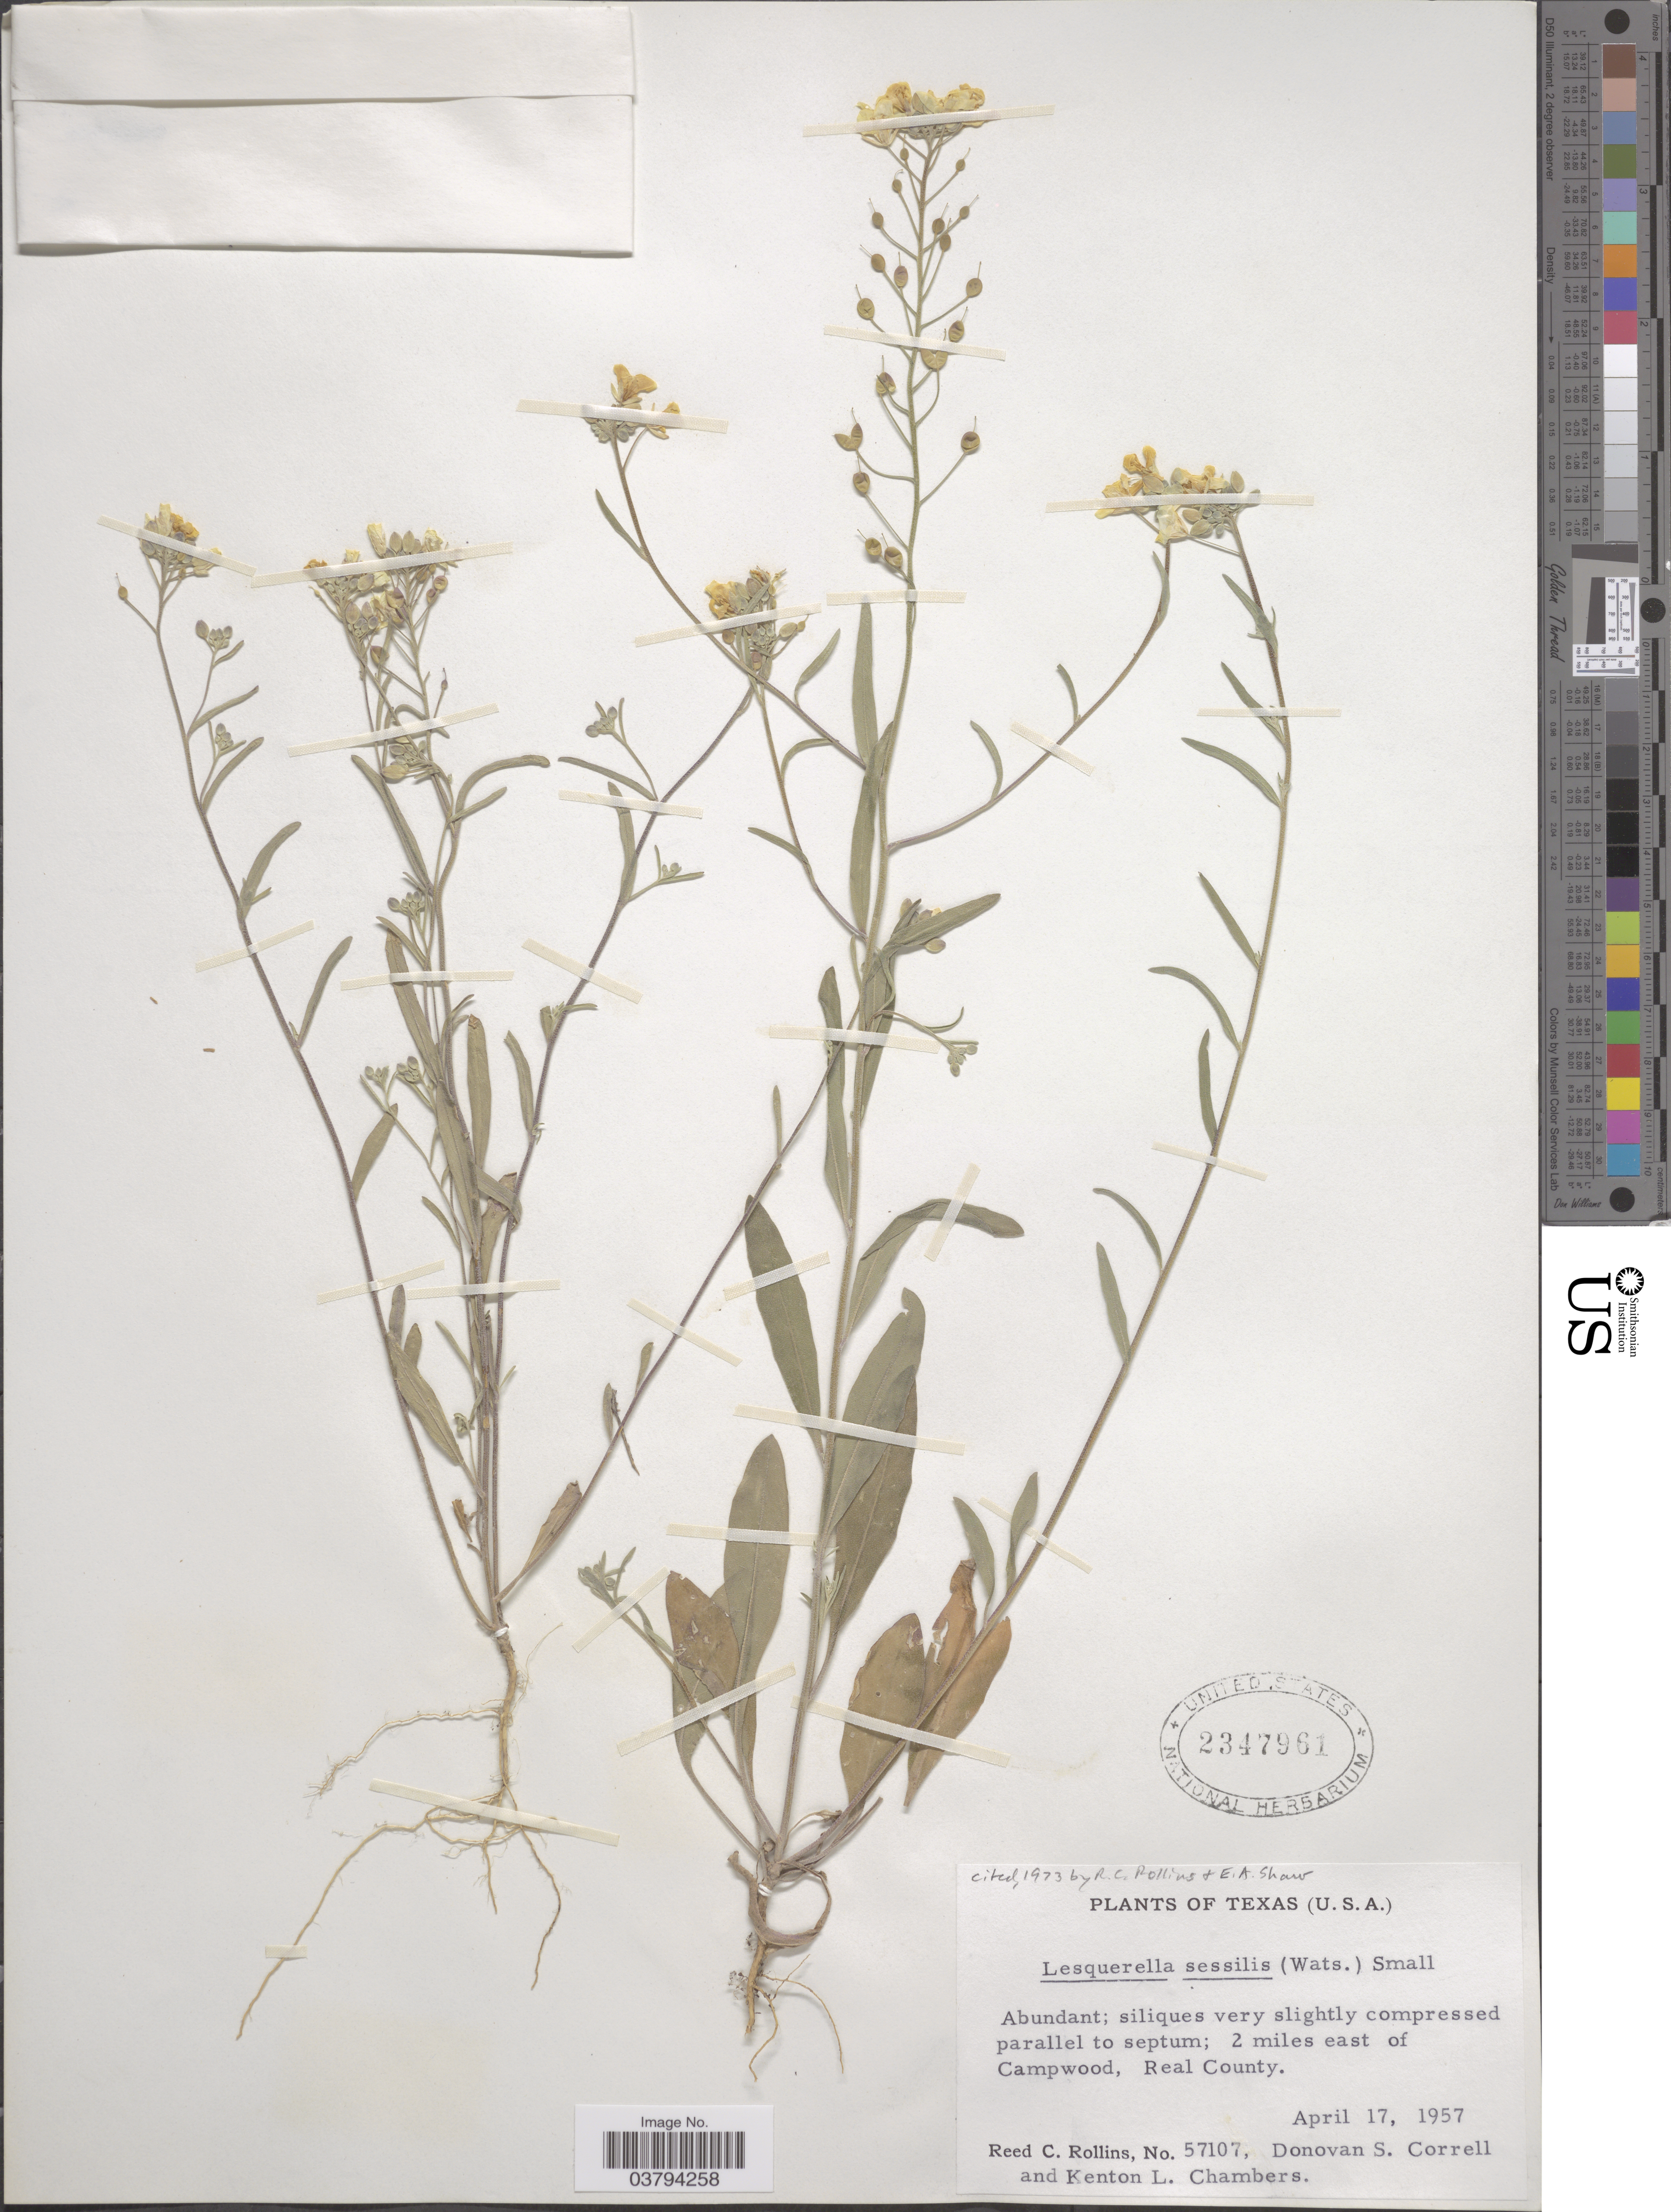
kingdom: Plantae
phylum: Tracheophyta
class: Magnoliopsida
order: Brassicales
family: Brassicaceae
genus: Lesquerella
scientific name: Lesquerella sessilis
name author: (S. Watson) Small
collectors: R. C. Rollins, D. S. Correll & K. L. Chambers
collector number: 57107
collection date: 1957-04-17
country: United States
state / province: Texas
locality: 2 miles east of Campwood, Real County.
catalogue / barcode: US 2347961